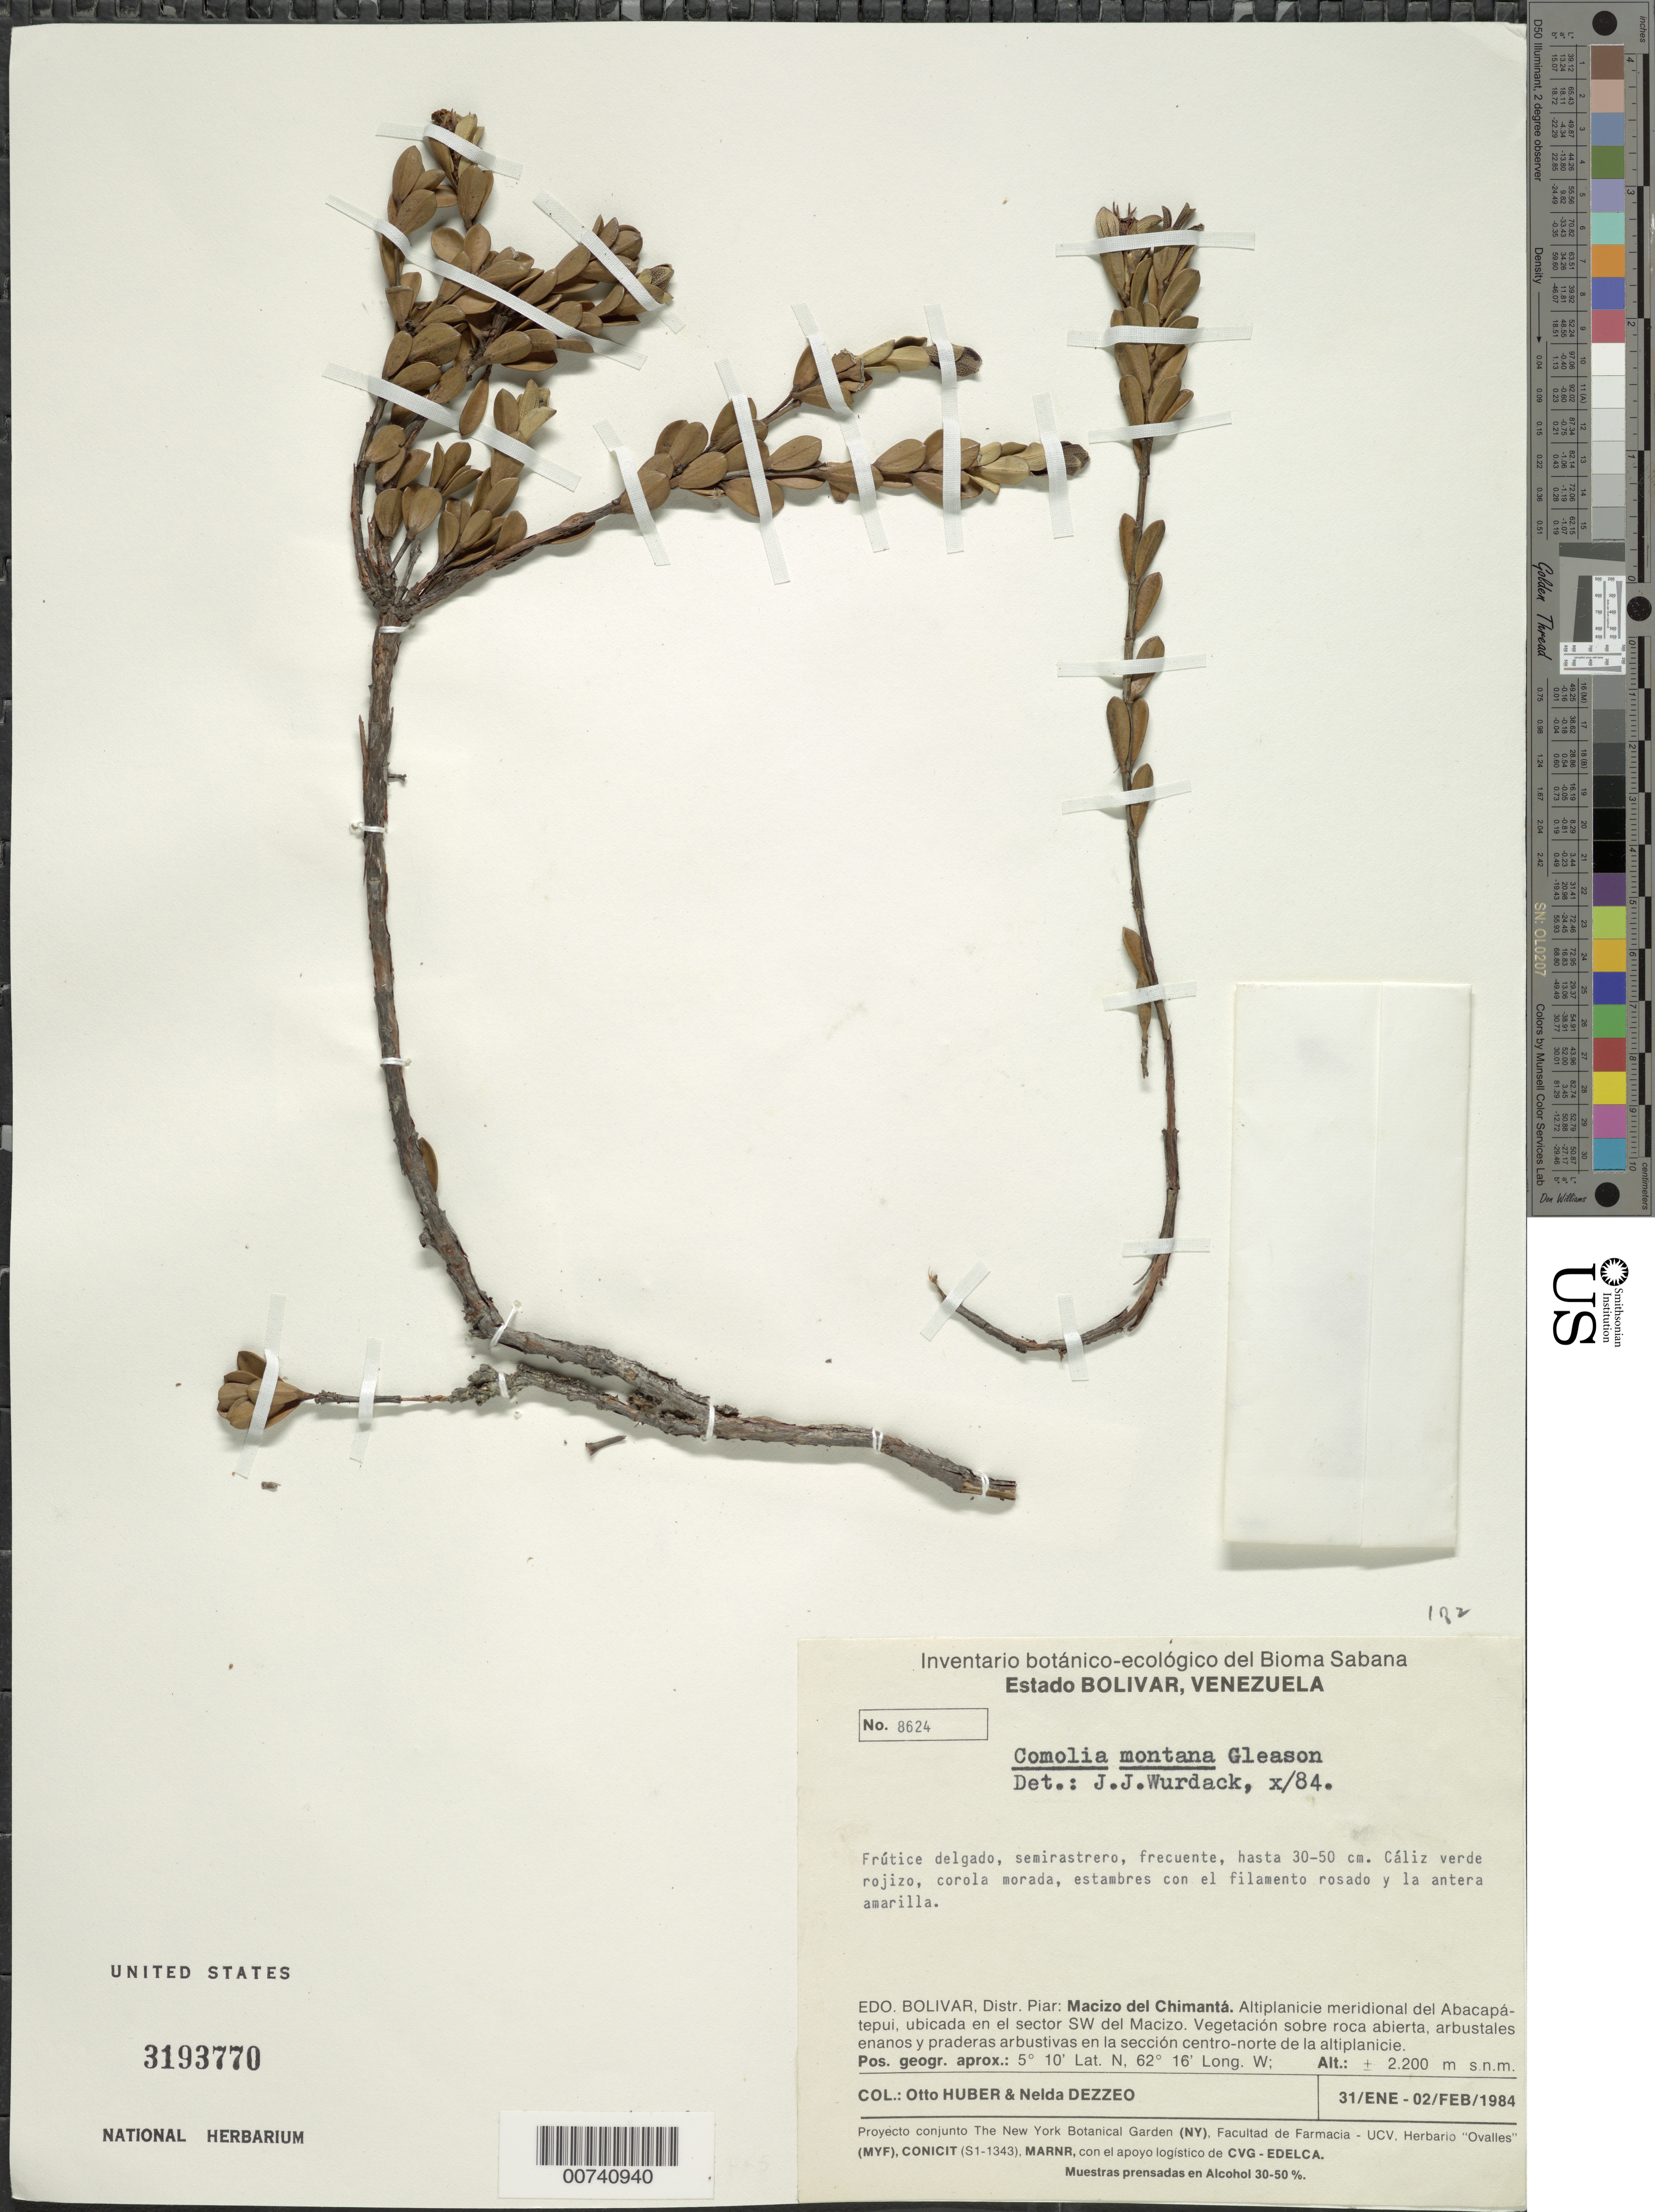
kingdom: Plantae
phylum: Tracheophyta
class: Magnoliopsida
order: Myrtales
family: Melastomataceae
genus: Comoliopsis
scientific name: Comoliopsis montana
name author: (Gleason) M.J. Rocha & P.J.F. Guim.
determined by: Nunes da Silva, Diego, (RB), Jardim Botanico do Rio de Janeiro - Herbario (BRAZIL)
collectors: O. Huber & N. Dezzeo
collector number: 8624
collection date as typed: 31-Jan-84 to 2-Feb-84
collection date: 1984-01-31/1984-02-02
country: Venezuela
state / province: Bolívar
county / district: Piar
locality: Macizo del Chimantá, sección septentríonal del Abacapá-tepuí, en el extremo norte del Macizo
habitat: Vegetación sobre roca abierta, arbustales enanos y praderas arbustivas en la seccion centro-norte de la altiplanicie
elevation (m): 2200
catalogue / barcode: US 3193770